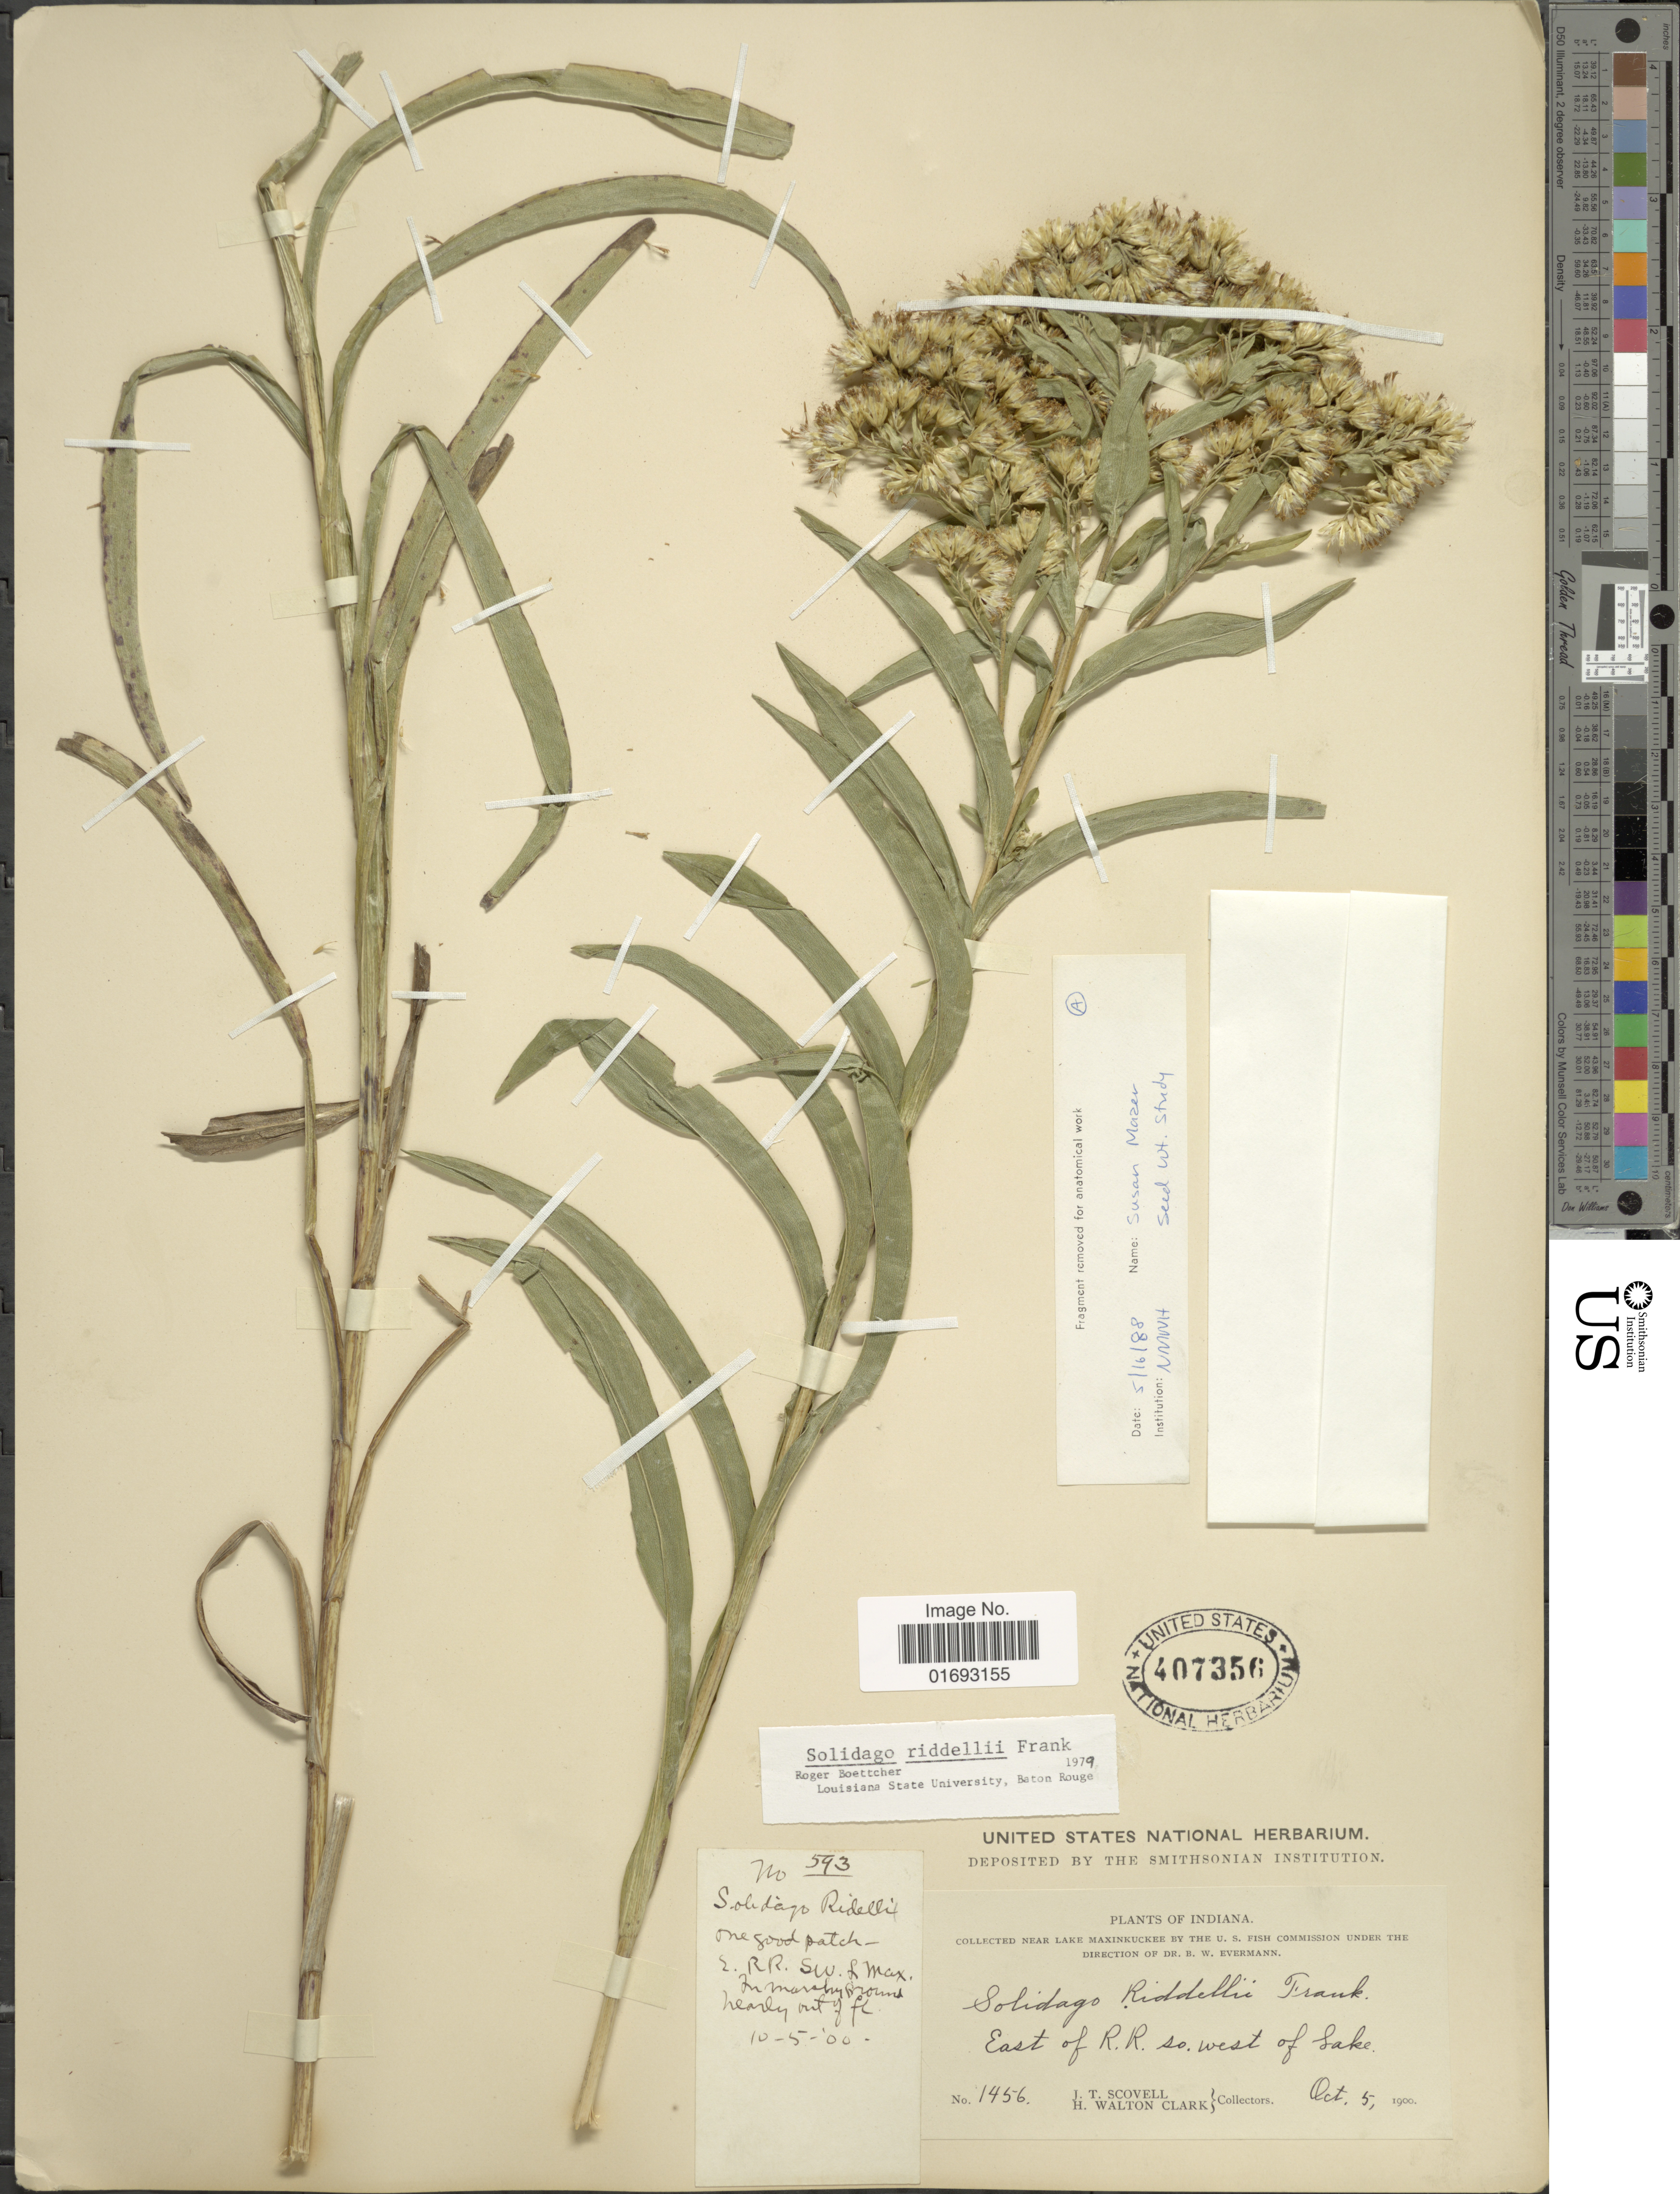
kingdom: Plantae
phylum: Tracheophyta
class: Magnoliopsida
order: Asterales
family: Asteraceae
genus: Oligoneuron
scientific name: Oligoneuron riddellii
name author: (Frank) Rydb.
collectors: J. T. Scovell & H. W. Clark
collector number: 1456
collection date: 1900-10-05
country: United States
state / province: Indiana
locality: Near Lake Maxinkuckee, east of R.R. so. west of Lake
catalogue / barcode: US 407356